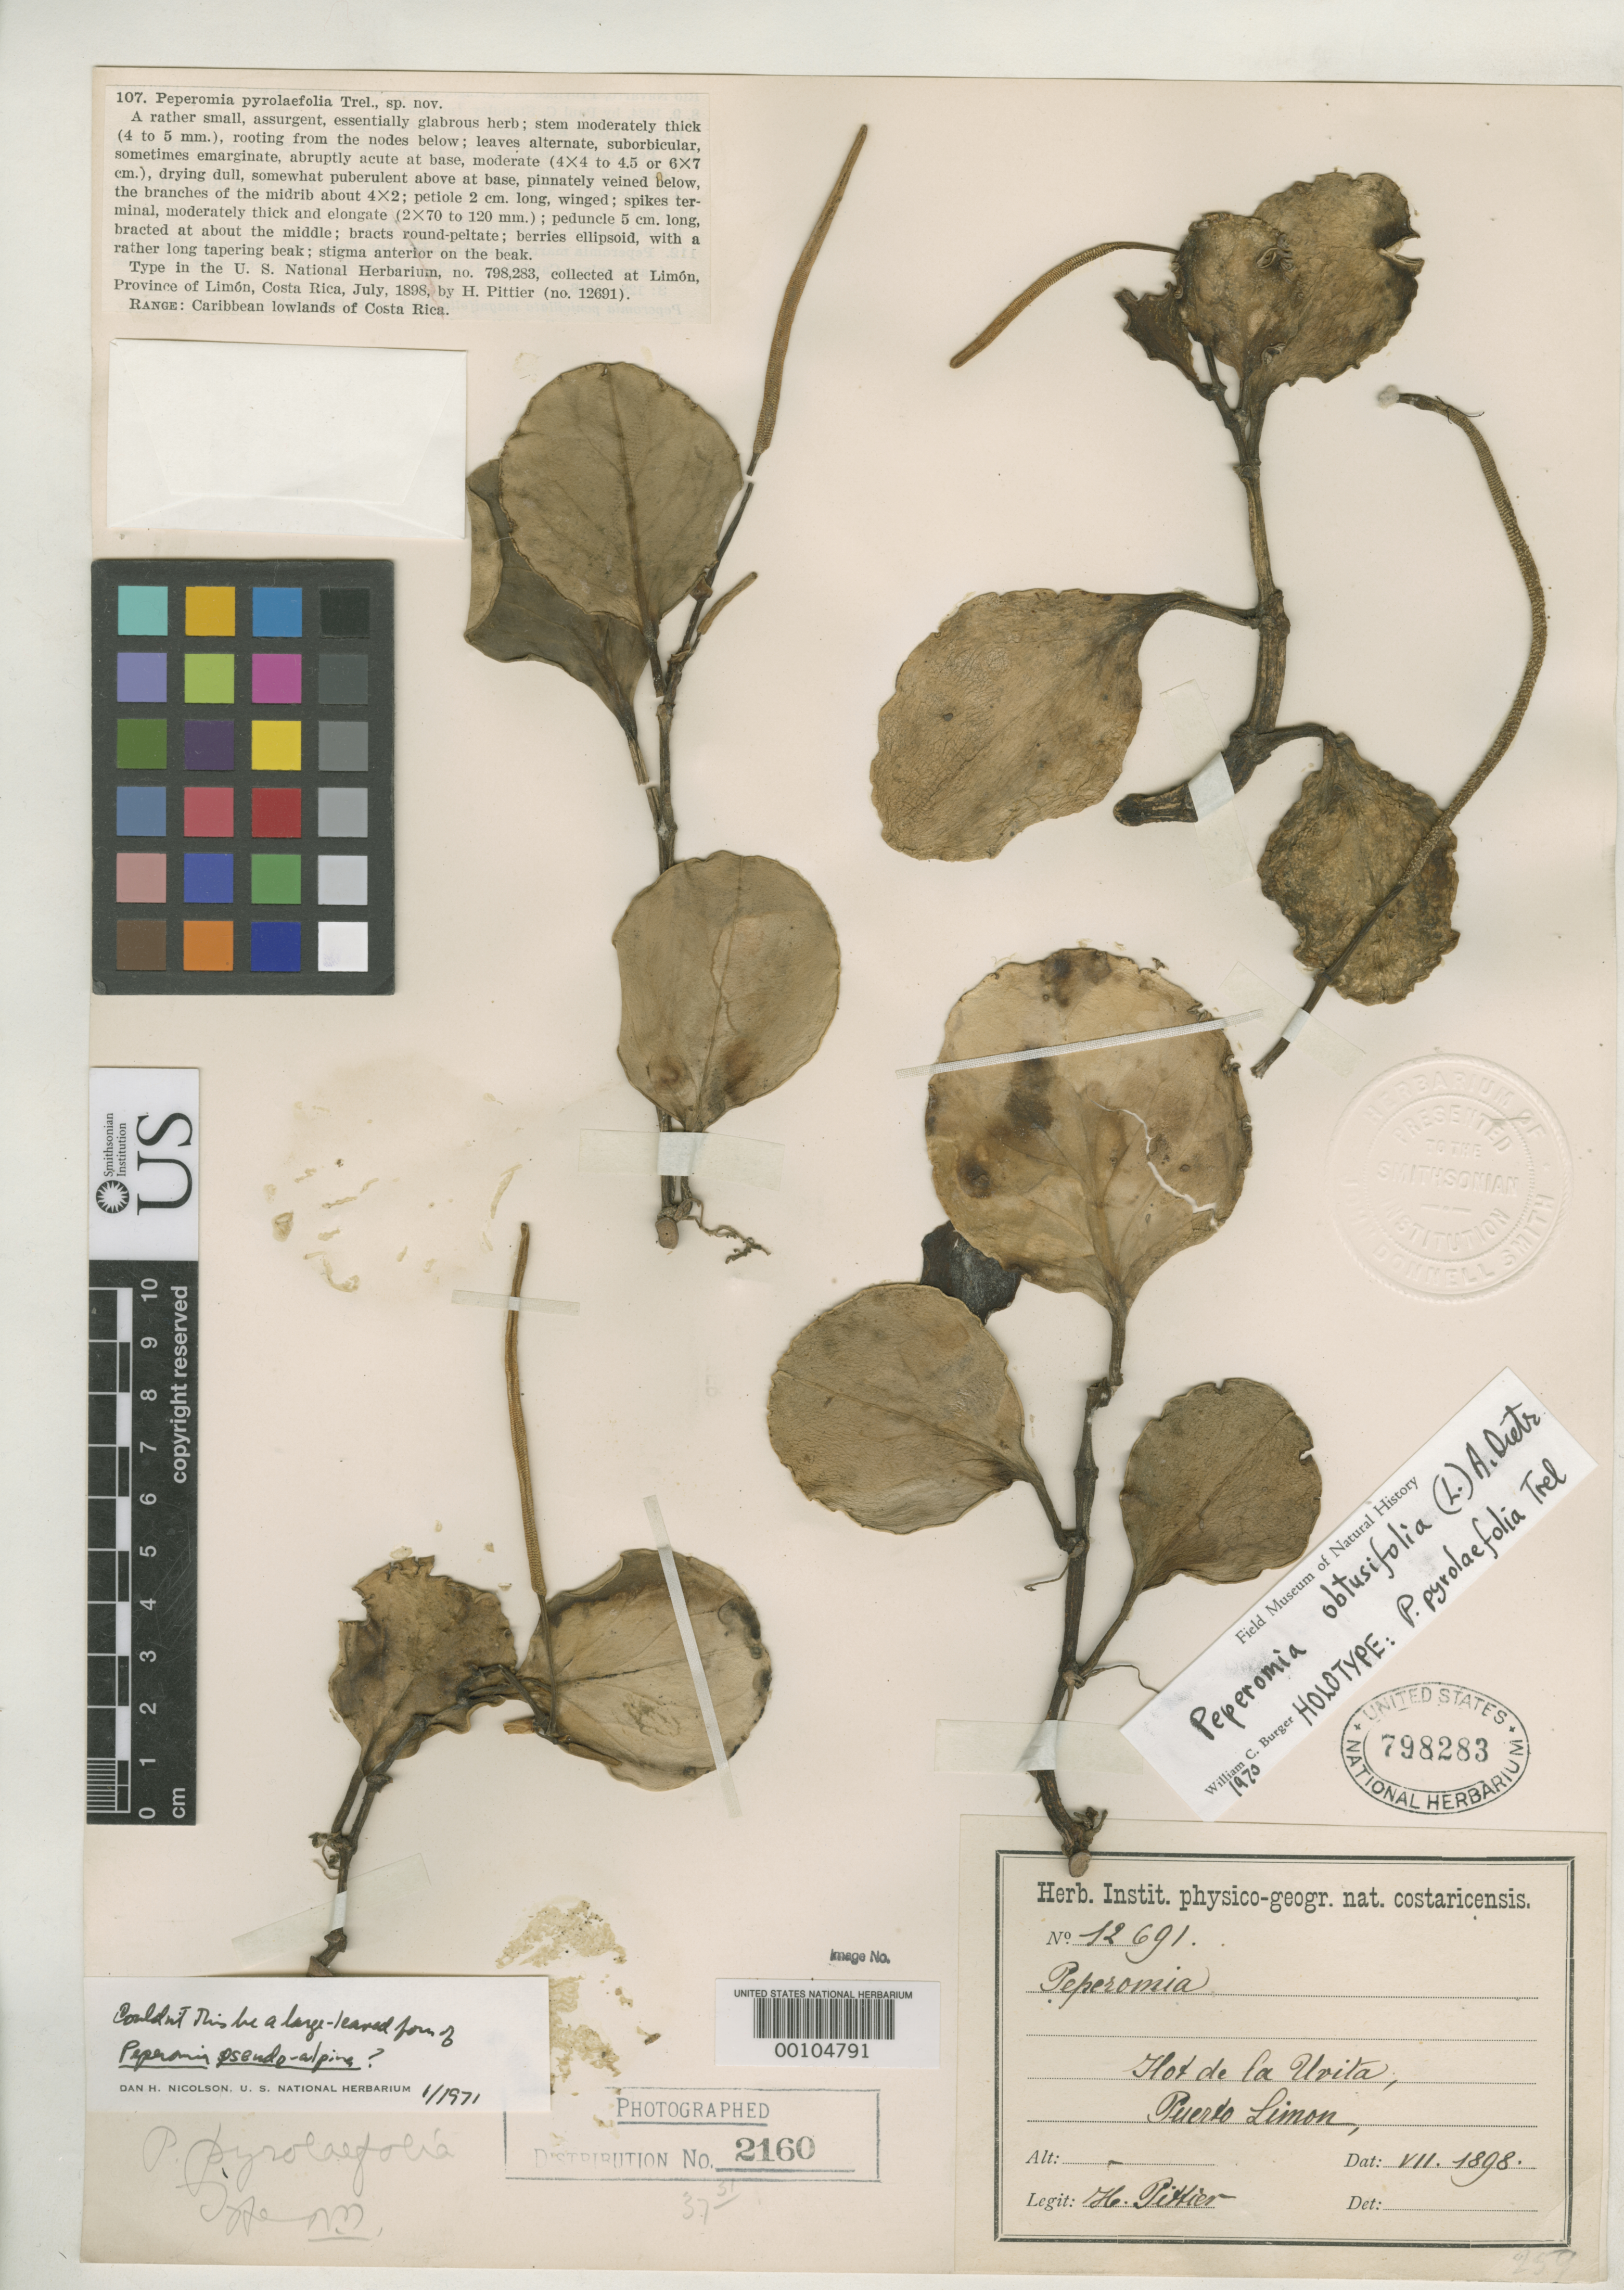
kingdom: Plantae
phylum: Tracheophyta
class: Magnoliopsida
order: Piperales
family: Piperaceae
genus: Peperomia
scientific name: Peperomia pyrolifolia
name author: Trel.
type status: Holotype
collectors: H. F. Pittier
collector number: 12691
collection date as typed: Jul 1898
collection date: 1898-07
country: Costa Rica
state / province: Limón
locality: Limon.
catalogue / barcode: US 798283